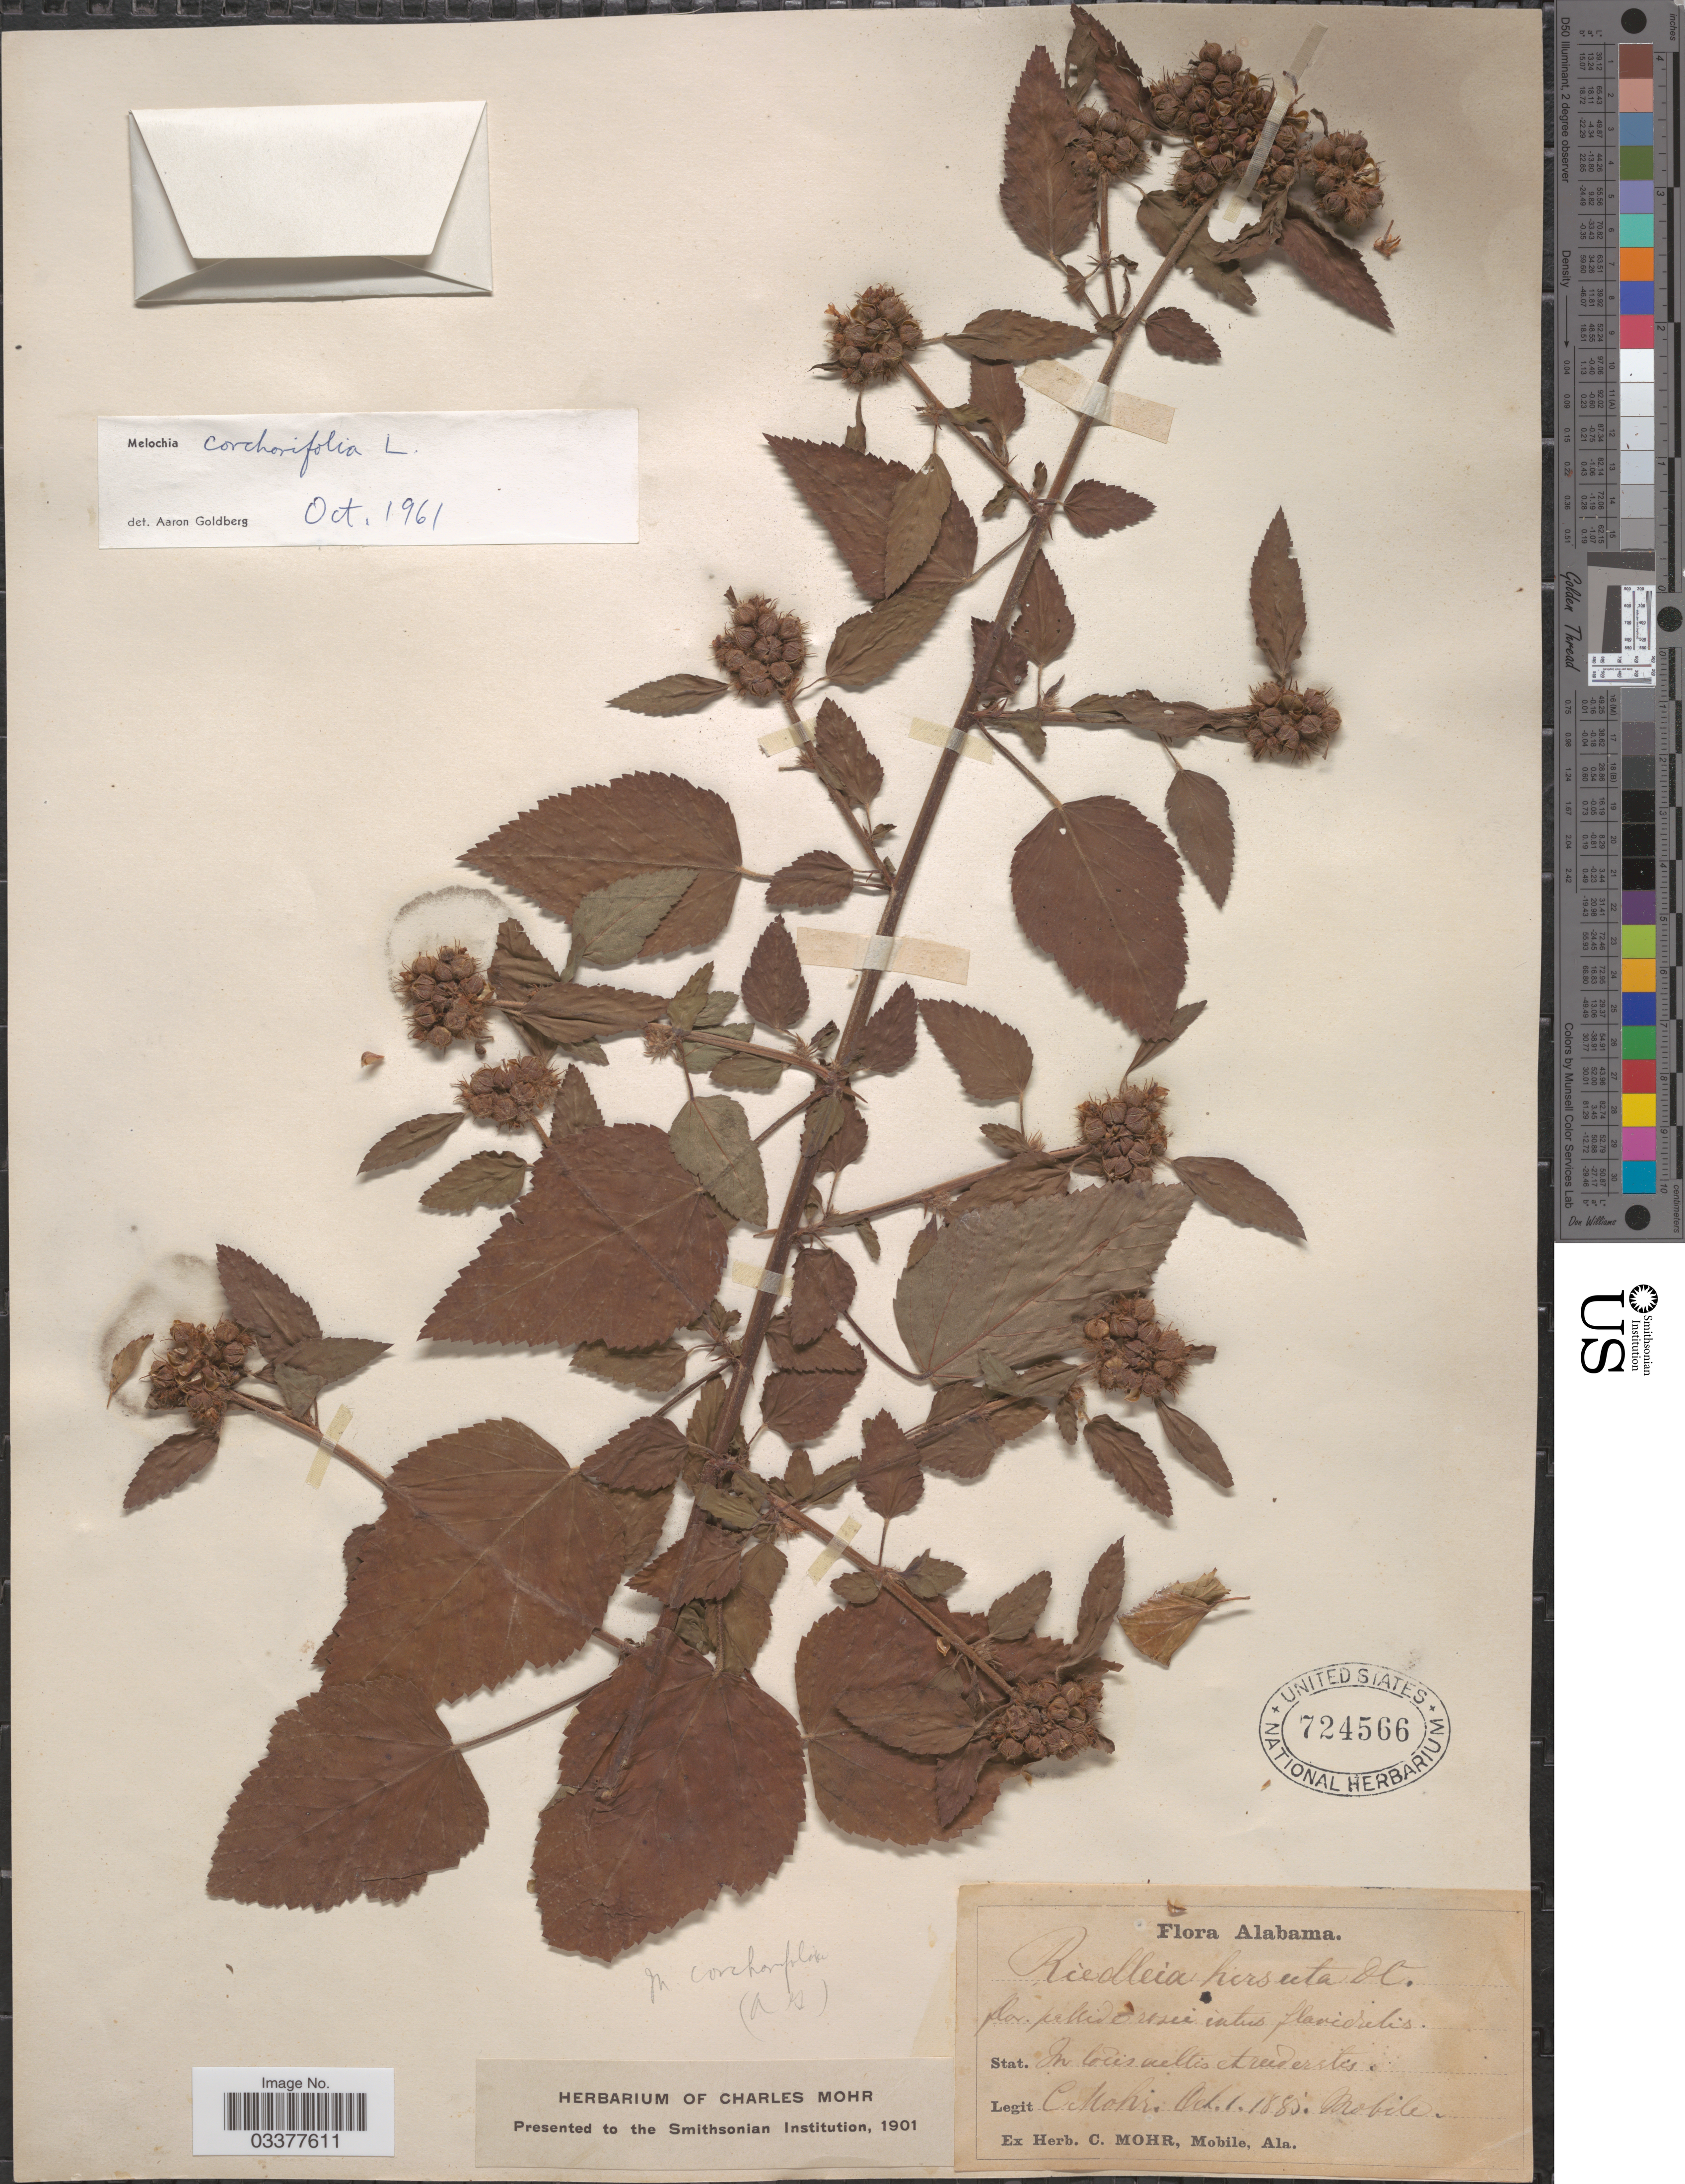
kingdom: Plantae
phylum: Tracheophyta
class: Magnoliopsida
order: Malvales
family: Malvaceae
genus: Melochia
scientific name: Melochia corchorifolia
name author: L.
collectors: Mohr, C. T. (herbarium)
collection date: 1885-10-01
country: United States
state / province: Alabama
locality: Mobile.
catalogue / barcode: US 724566